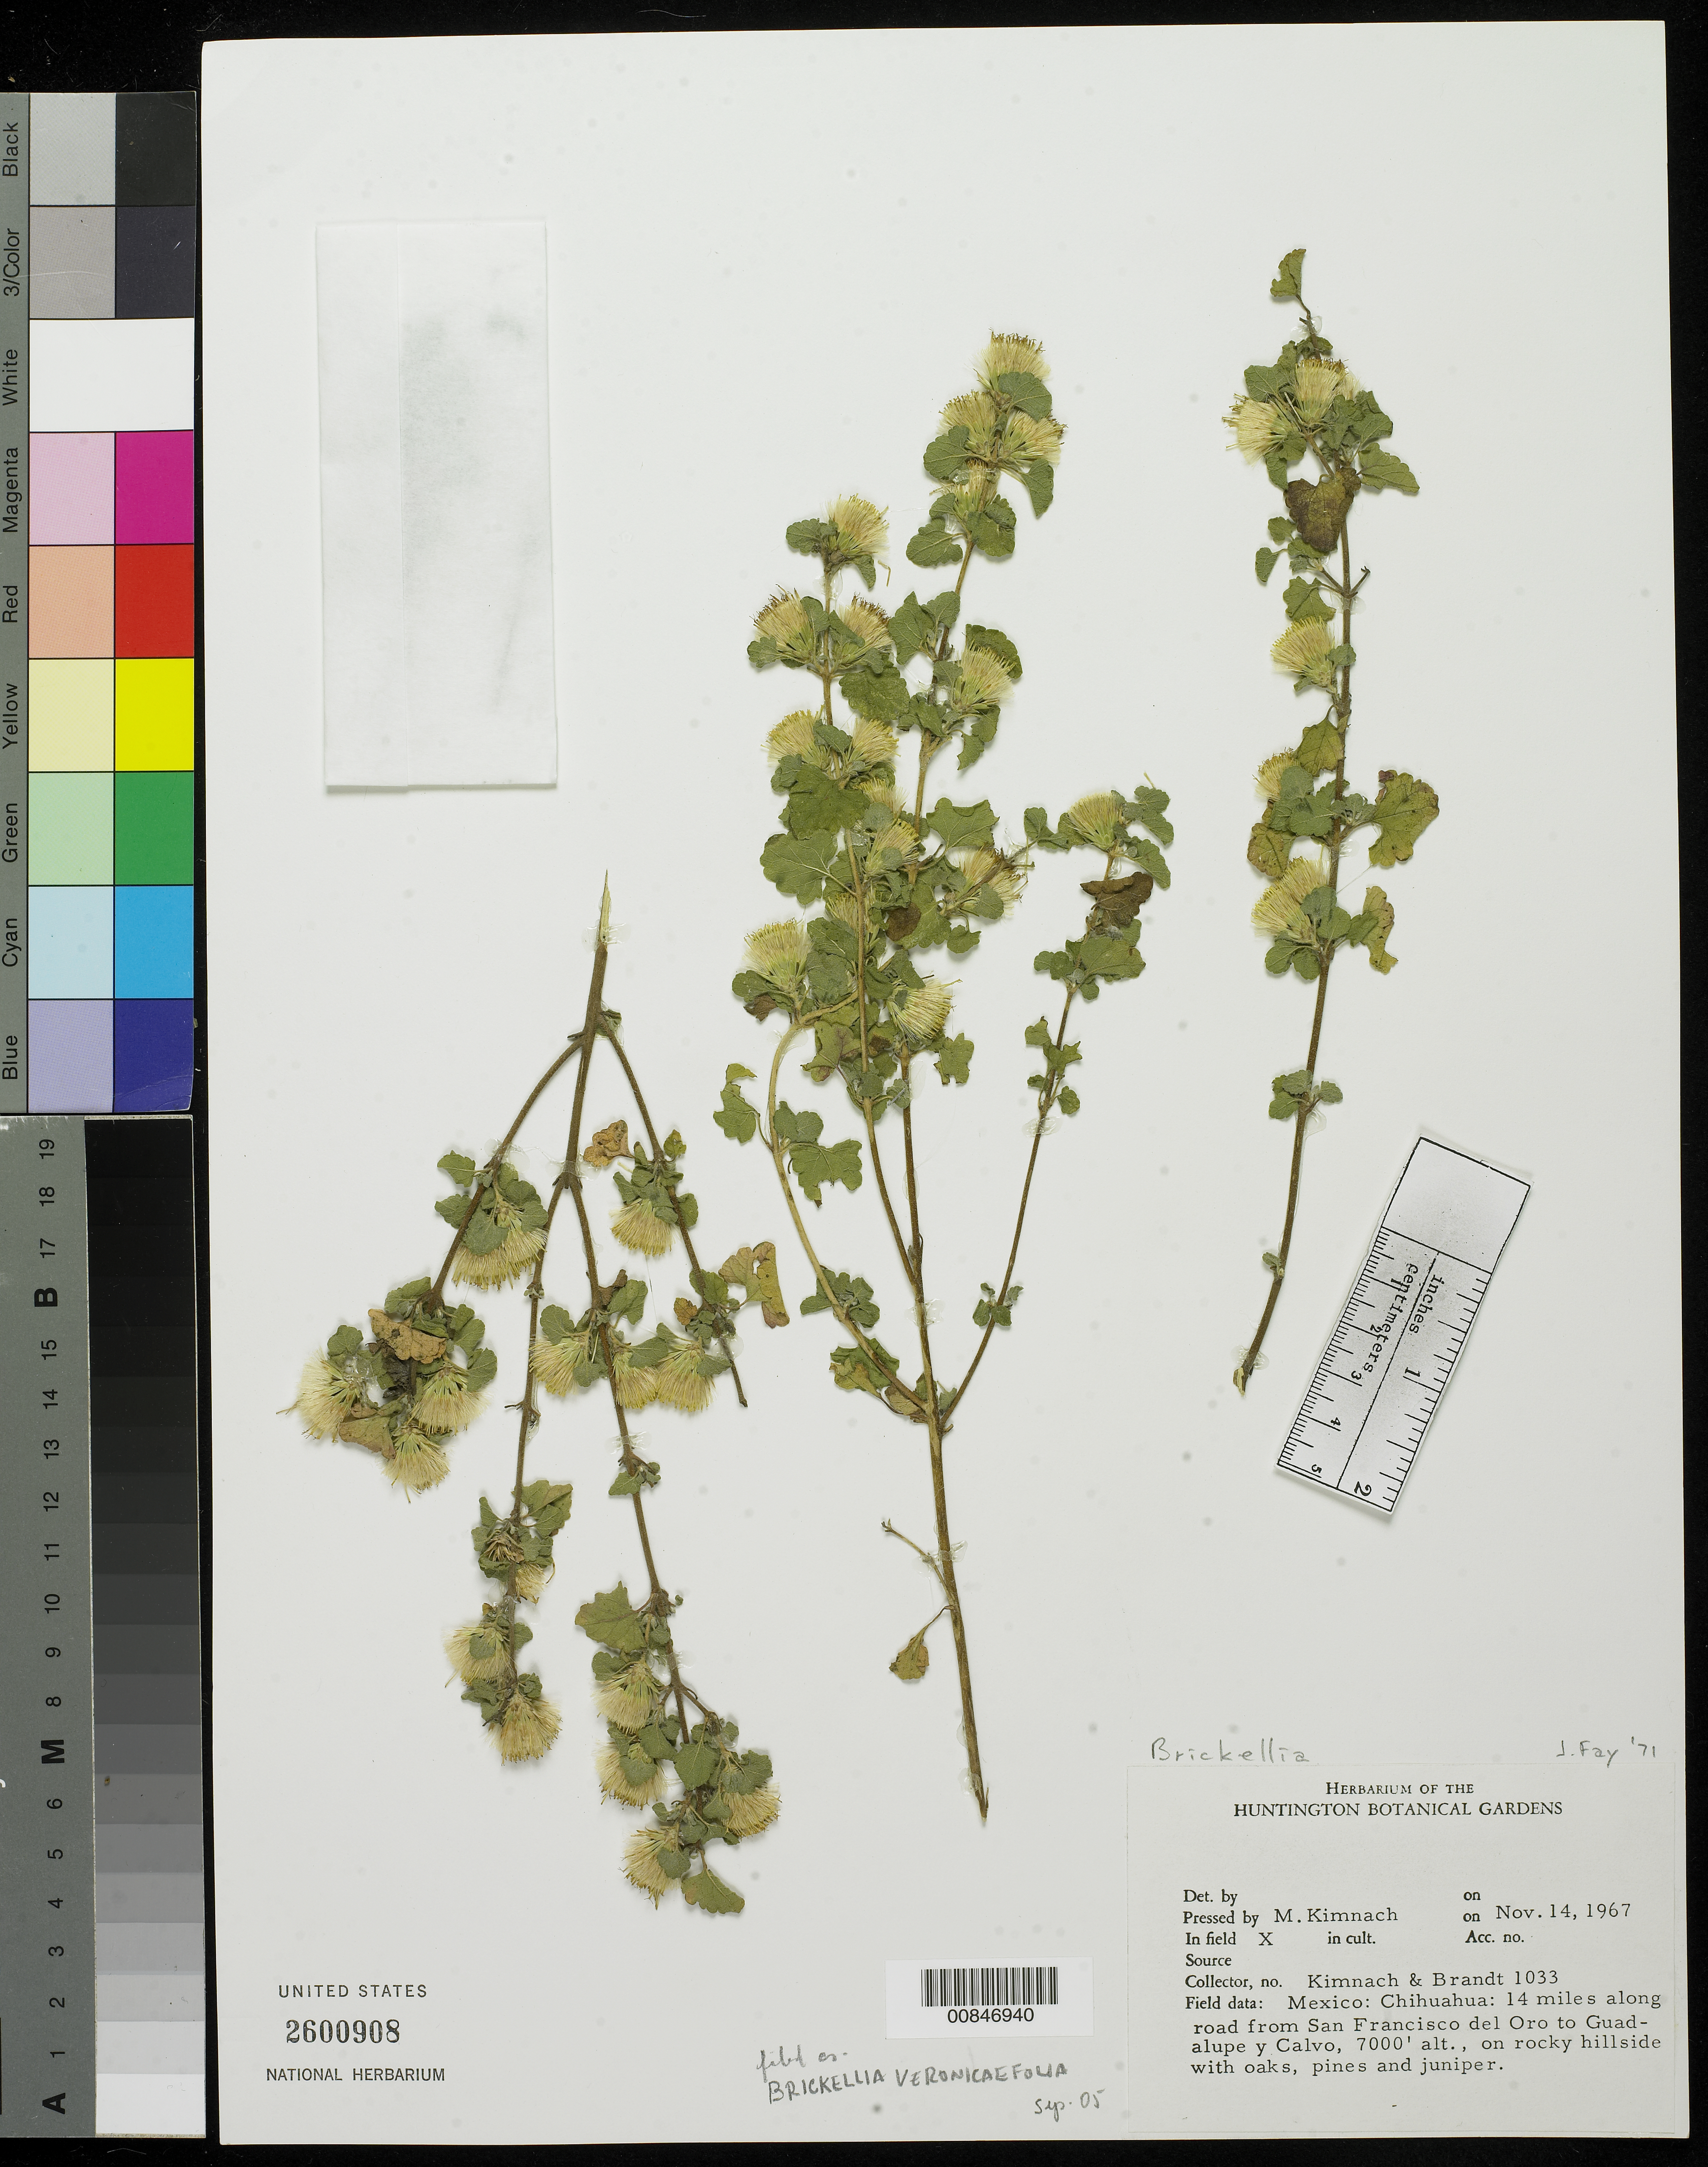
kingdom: Plantae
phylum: Tracheophyta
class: Magnoliopsida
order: Asterales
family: Asteraceae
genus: Brickellia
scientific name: Brickellia veronicaefolia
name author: (Kunth) A. Gray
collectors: M. W. Kimnach & -. Brandt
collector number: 1033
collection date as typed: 14 Nov 1967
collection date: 1967-11-14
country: Mexico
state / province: Chihuahua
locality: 14 miles along road from San Francisco del Oro to Guadalupe y Calvo.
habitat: On rocky hillside with oaks, pines and juniper.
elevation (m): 2134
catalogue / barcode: US 2600908